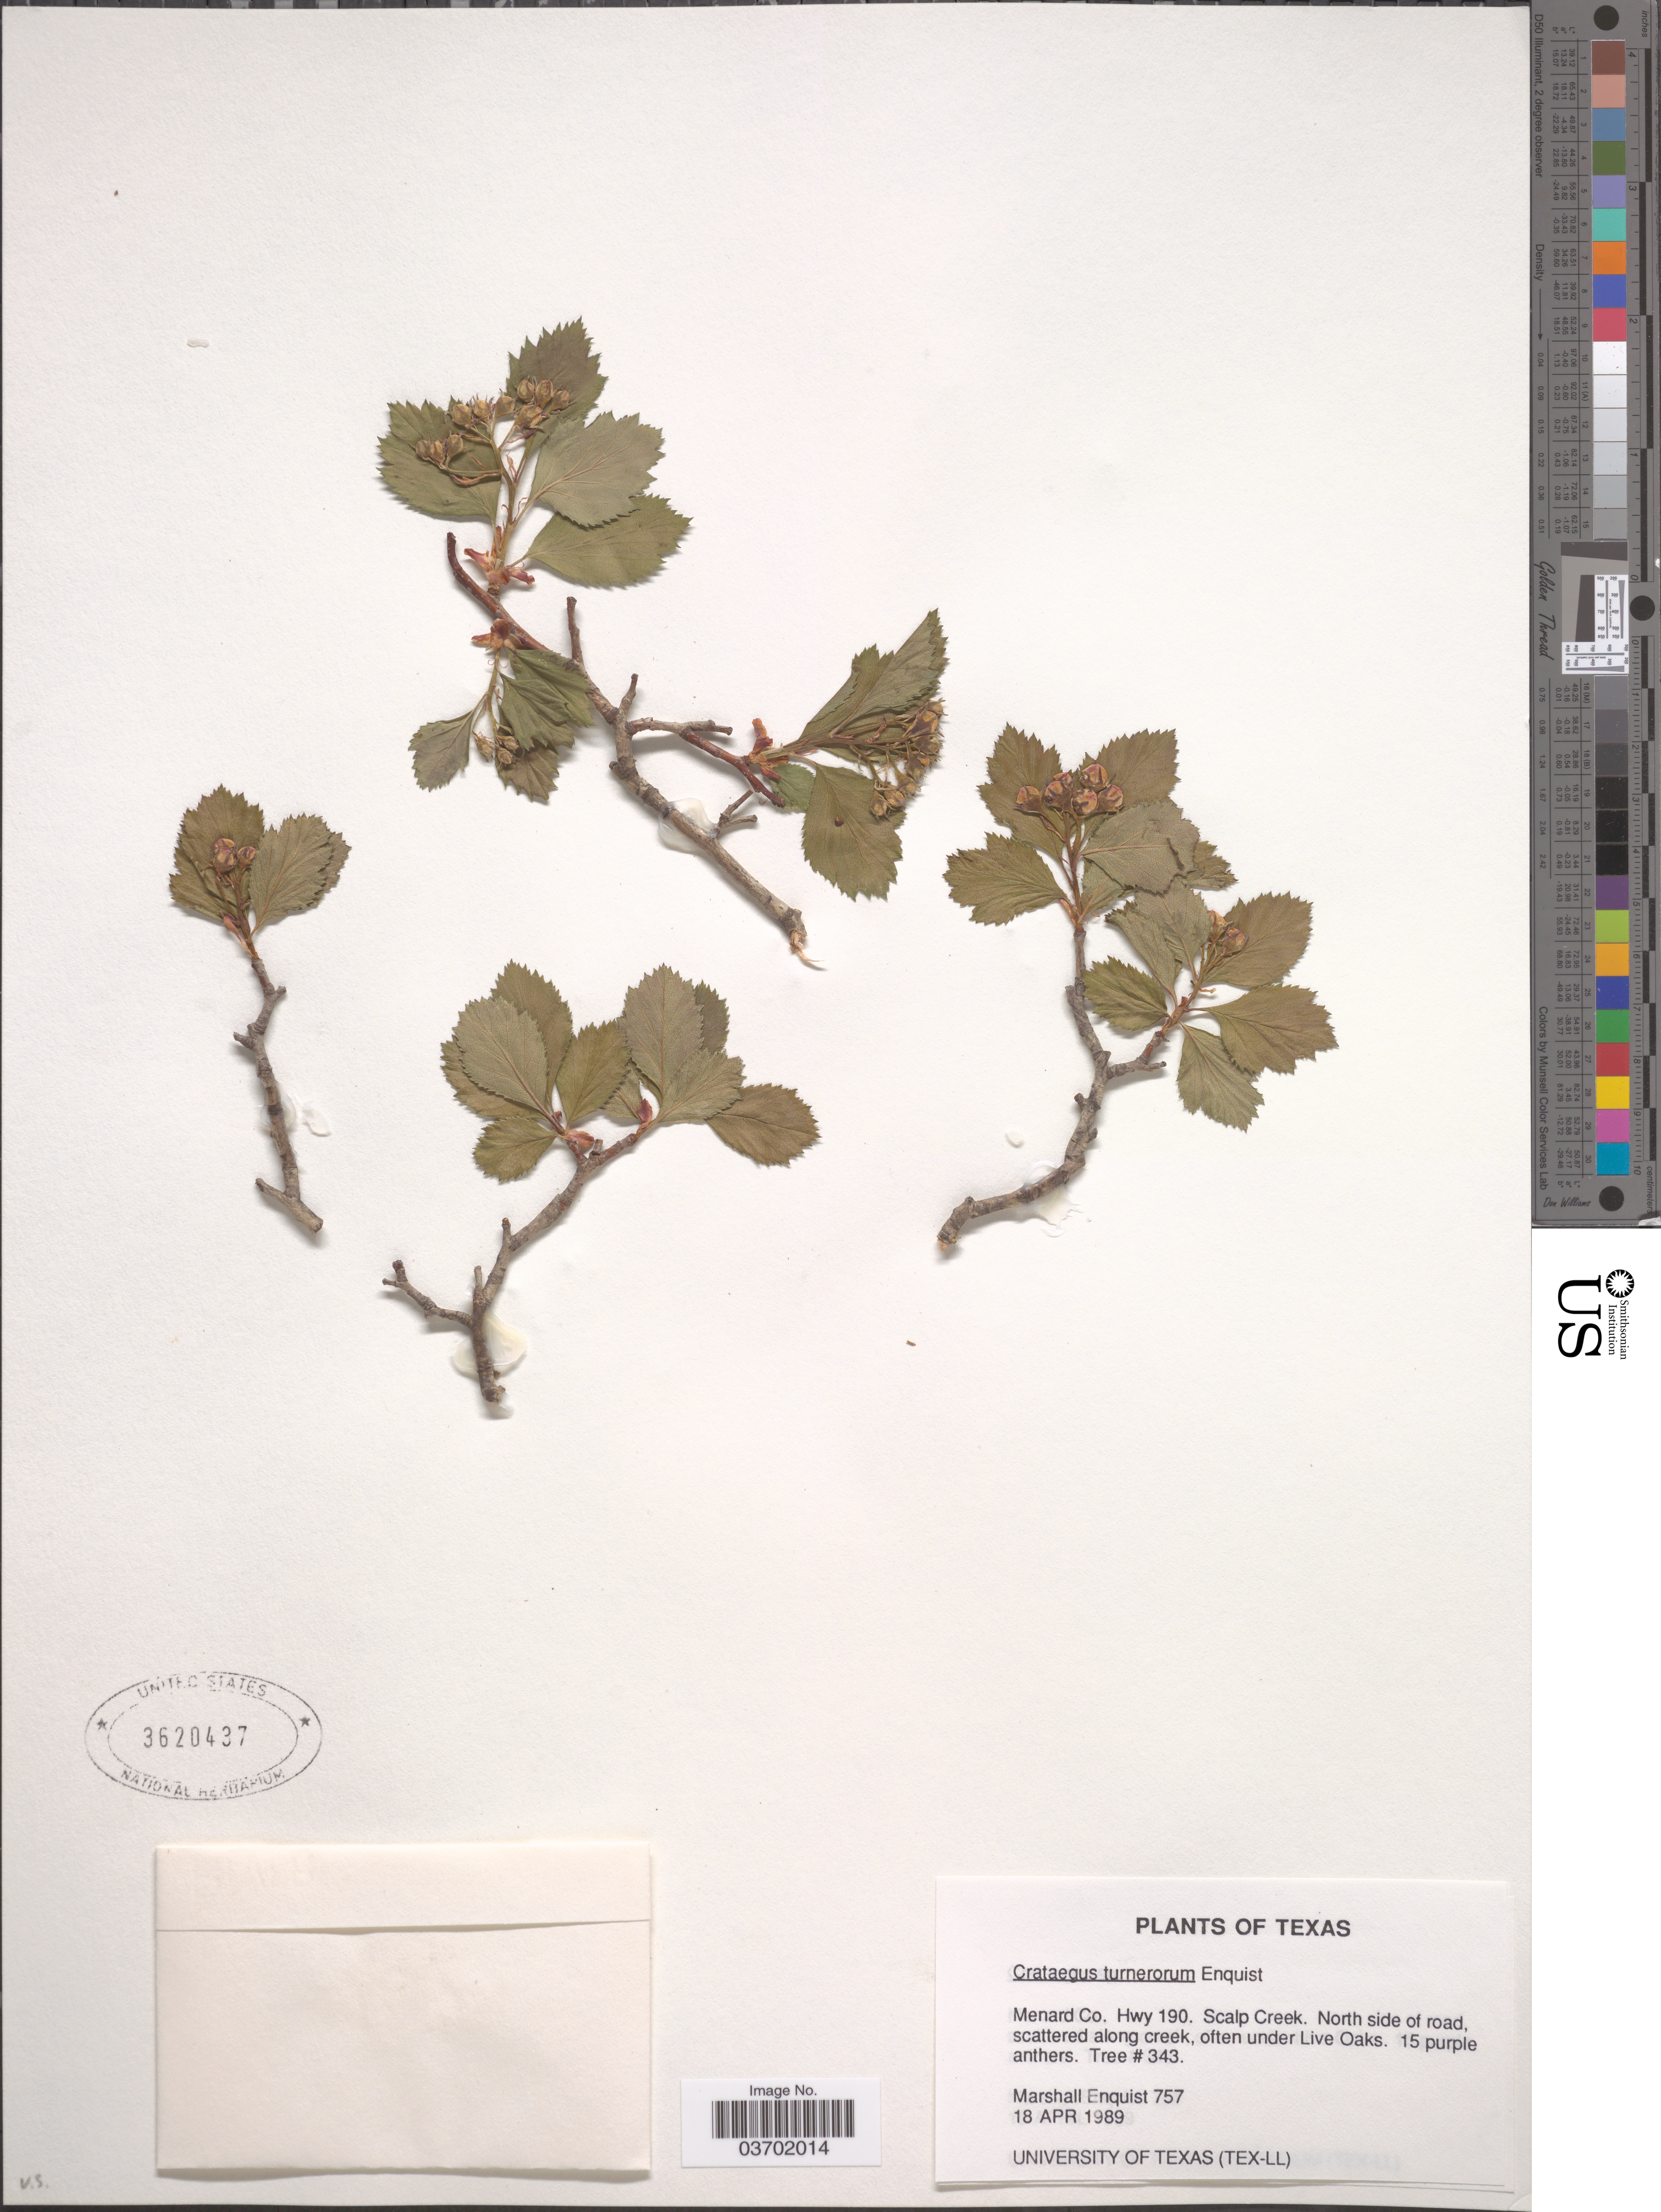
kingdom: Plantae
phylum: Tracheophyta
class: Magnoliopsida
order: Rosales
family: Rosaceae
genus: Crataegus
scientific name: Crataegus turnerorum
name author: Enquist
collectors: M. Enquist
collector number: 757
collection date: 1989-04-18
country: United States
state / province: Texas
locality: Menard Co. Hwy 190. Scalp Creek. North side of road, scattered along creek, often under Live Oaks.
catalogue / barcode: US 3620437